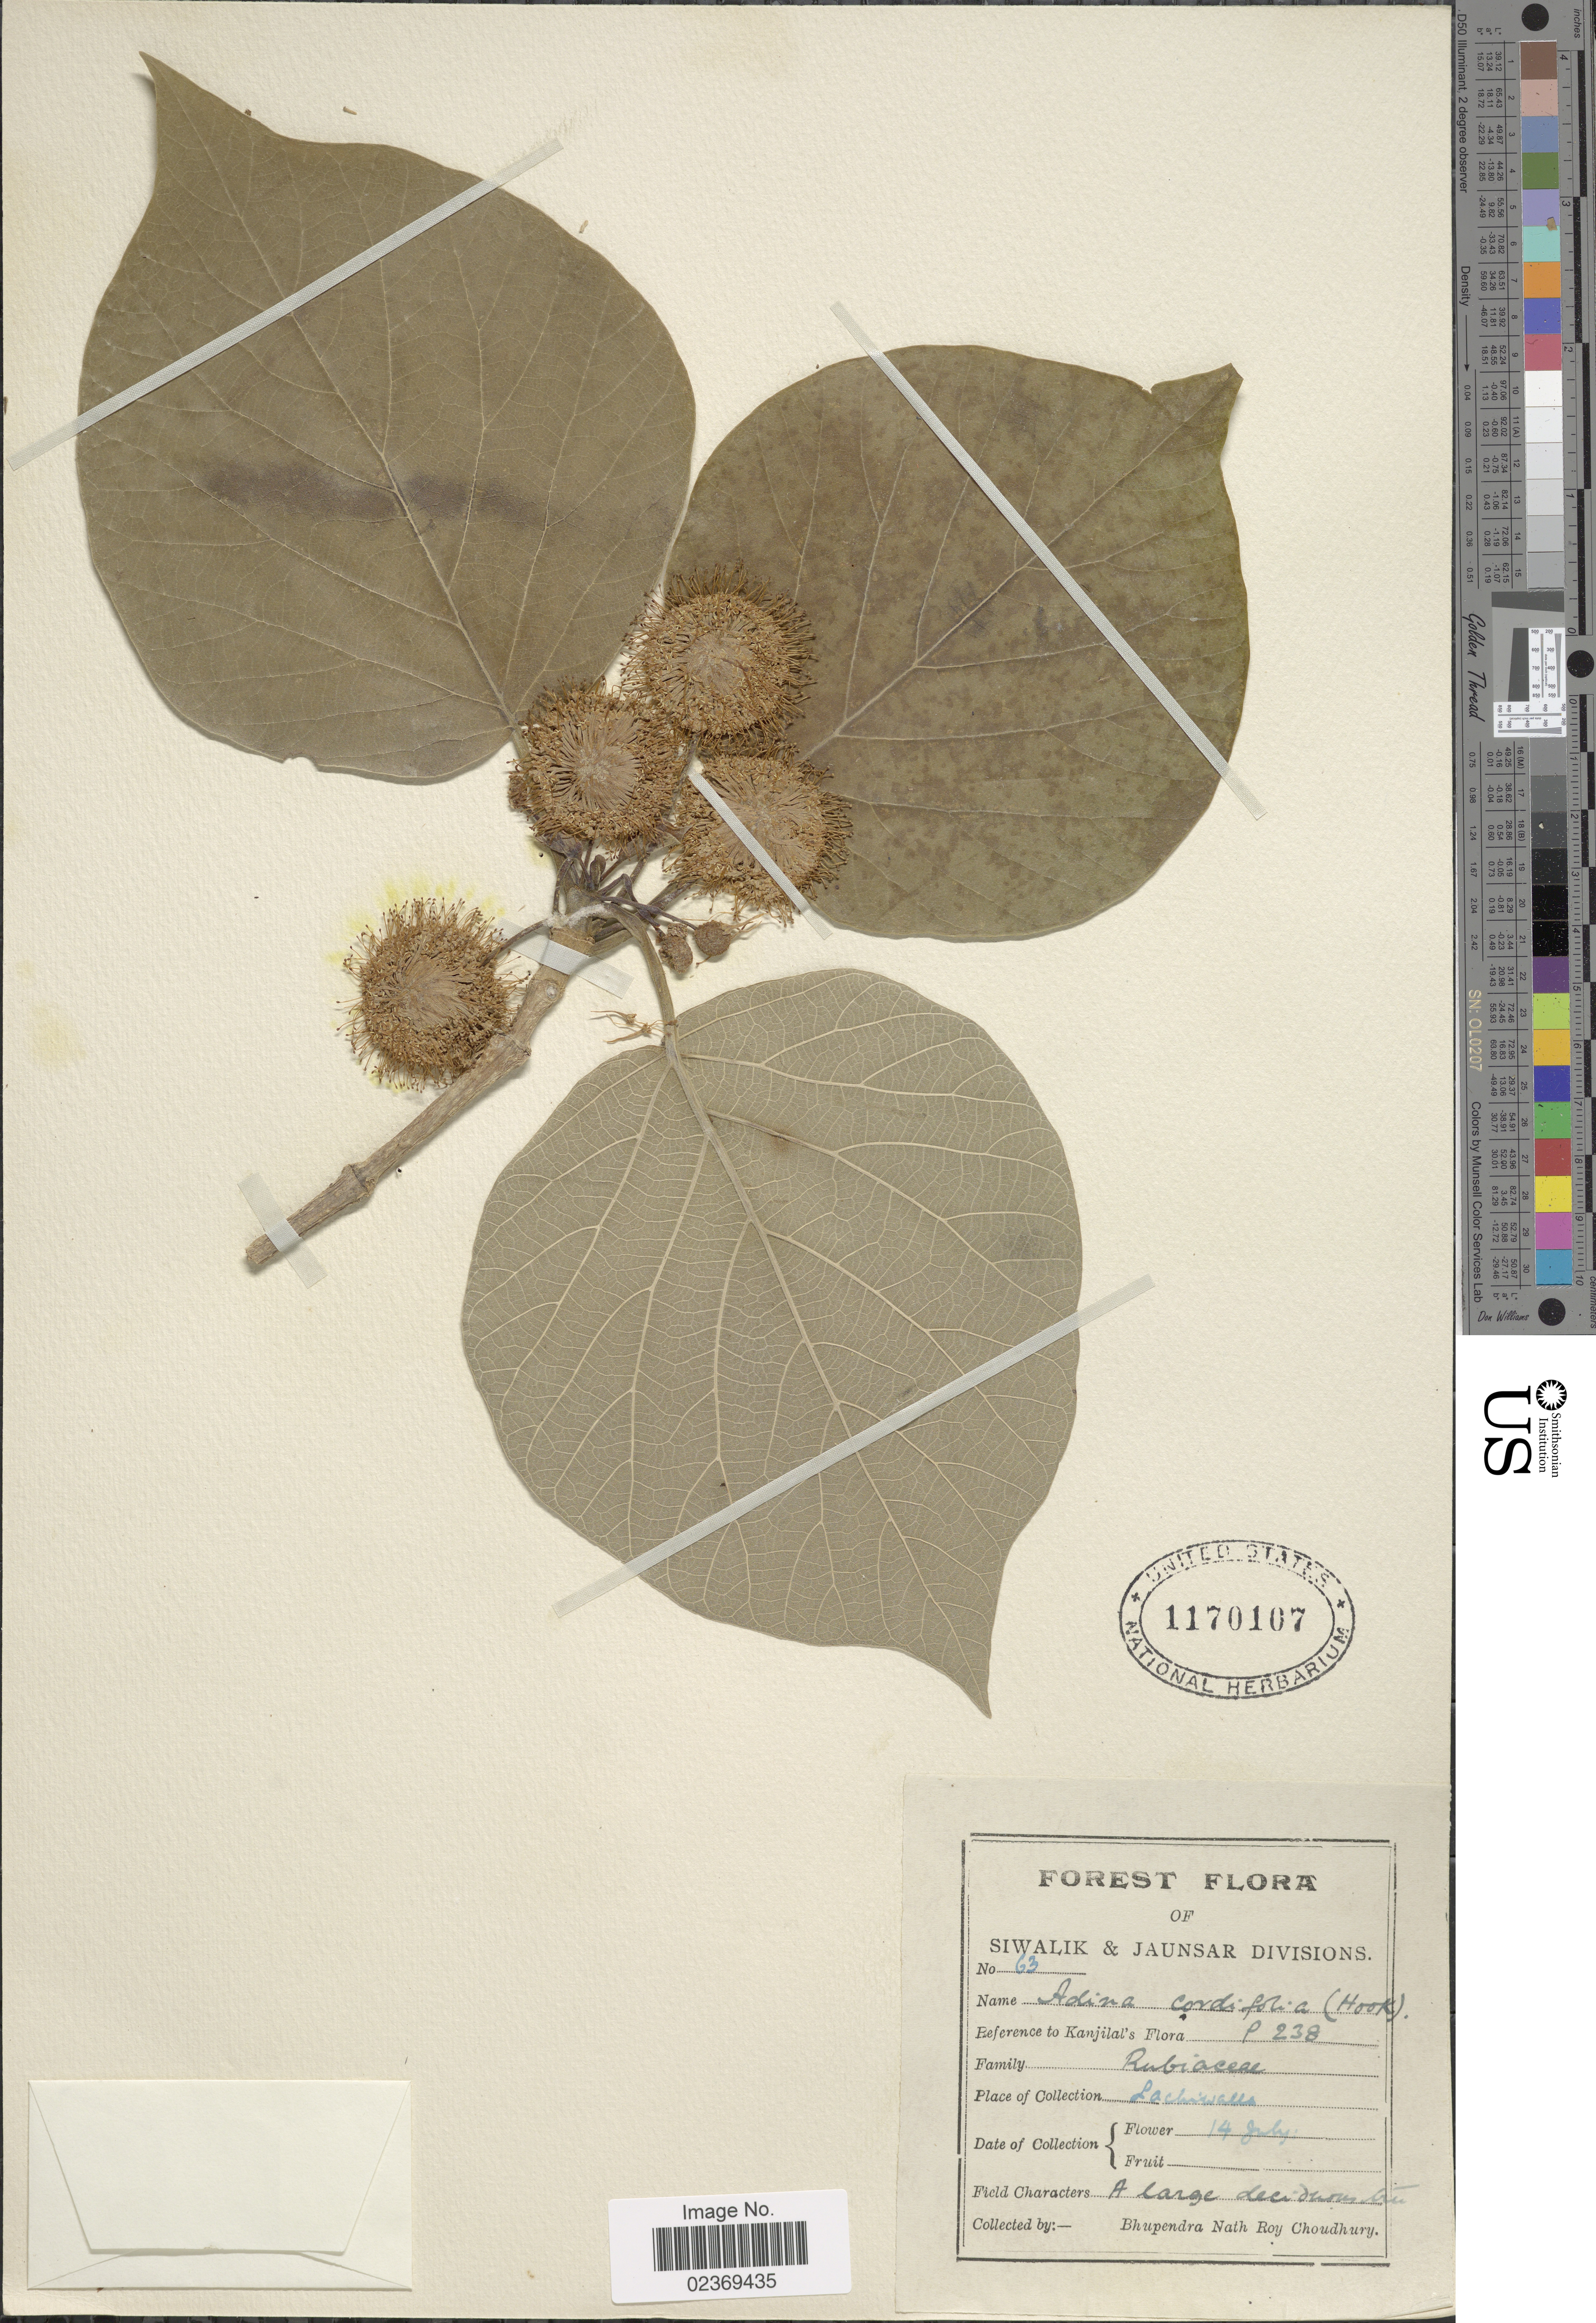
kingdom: Plantae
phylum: Tracheophyta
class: Magnoliopsida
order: Gentianales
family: Rubiaceae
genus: Adina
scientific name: Adina cordifolia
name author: (Roxb.) Hook. f. & Benth.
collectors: B. Choudhury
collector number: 63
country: India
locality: Forest Flora of Siwalik & Jaunsar Divisions, Lachiwalla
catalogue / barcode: US 1170107